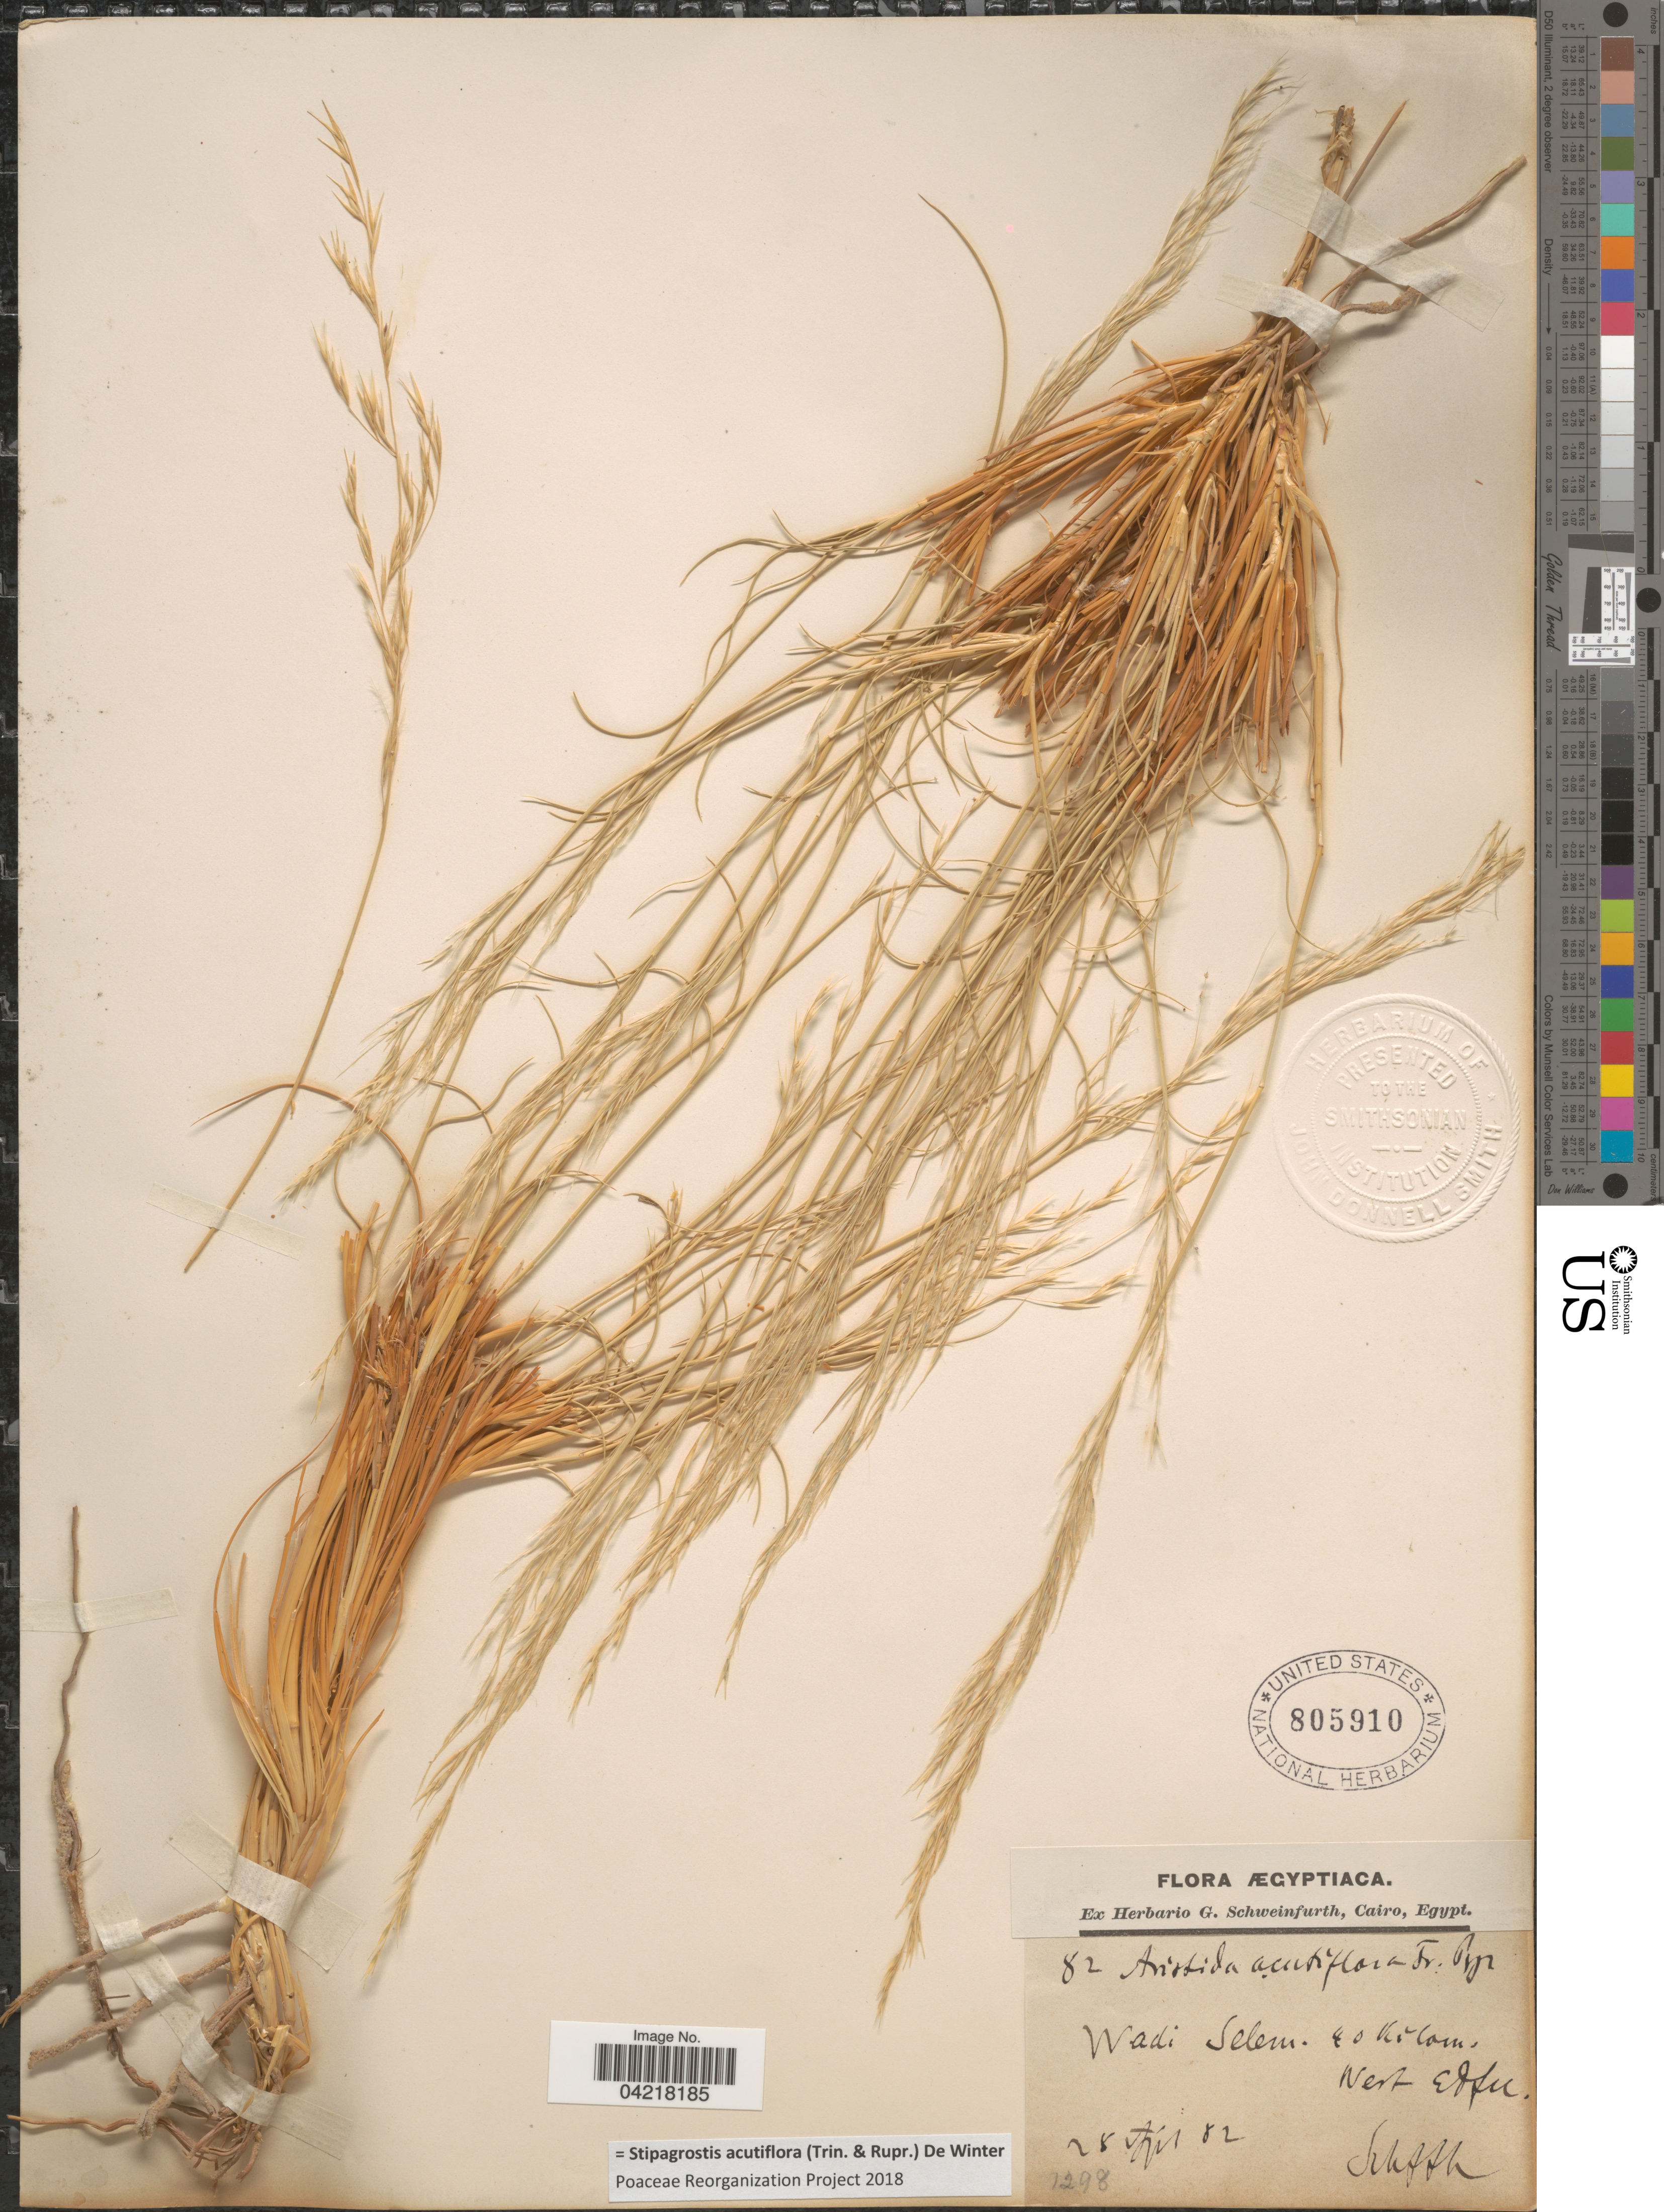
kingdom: Plantae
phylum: Tracheophyta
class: Liliopsida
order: Poales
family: Poaceae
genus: Stipagrostis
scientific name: Stipagrostis acutiflora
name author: (Trin. & Rupr.) De Winter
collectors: ex herb. G. Schweinfurth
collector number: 82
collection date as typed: Transcribed d/m/y: 28/4/82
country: Egypt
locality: Ægyptiaca. Wadi Selem. 40 Kilom. West Edfu.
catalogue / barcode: US 805910